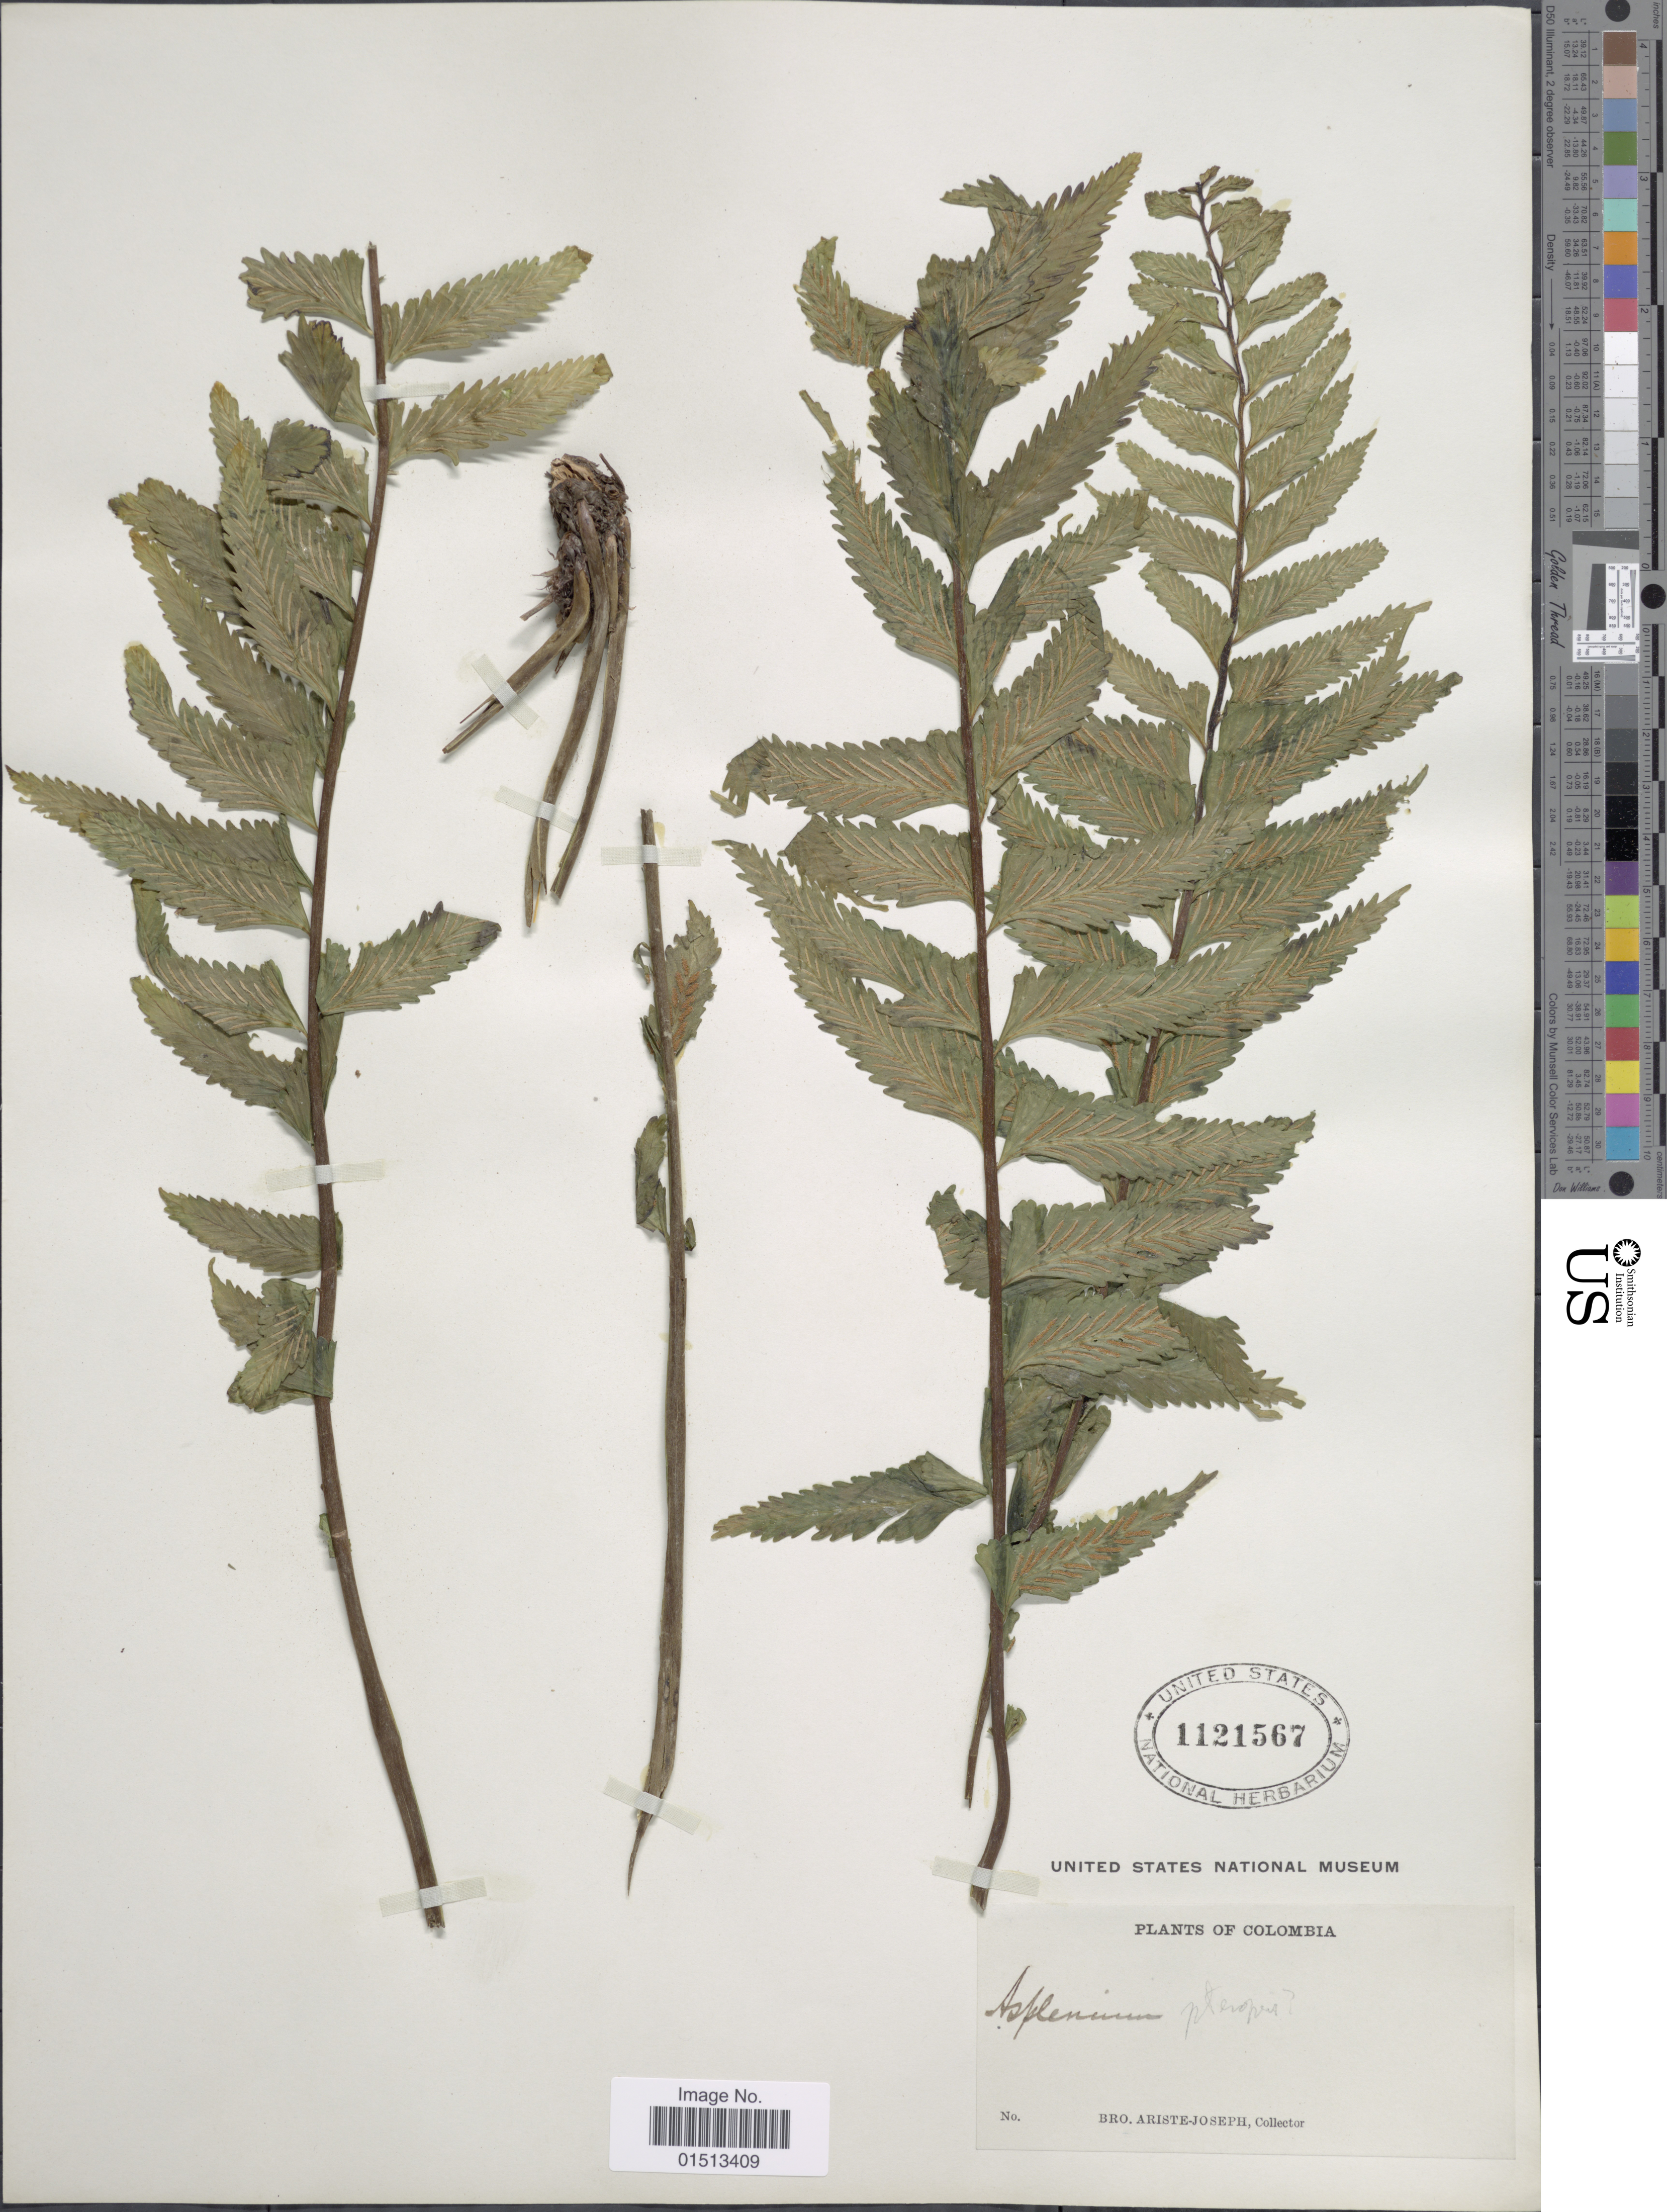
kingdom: Plantae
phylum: Tracheophyta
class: Polypodiopsida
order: Polypodiales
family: Aspleniaceae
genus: Asplenium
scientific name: Asplenium sp.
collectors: Bro. Ariste-Joseph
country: Colombia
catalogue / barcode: US 1121567